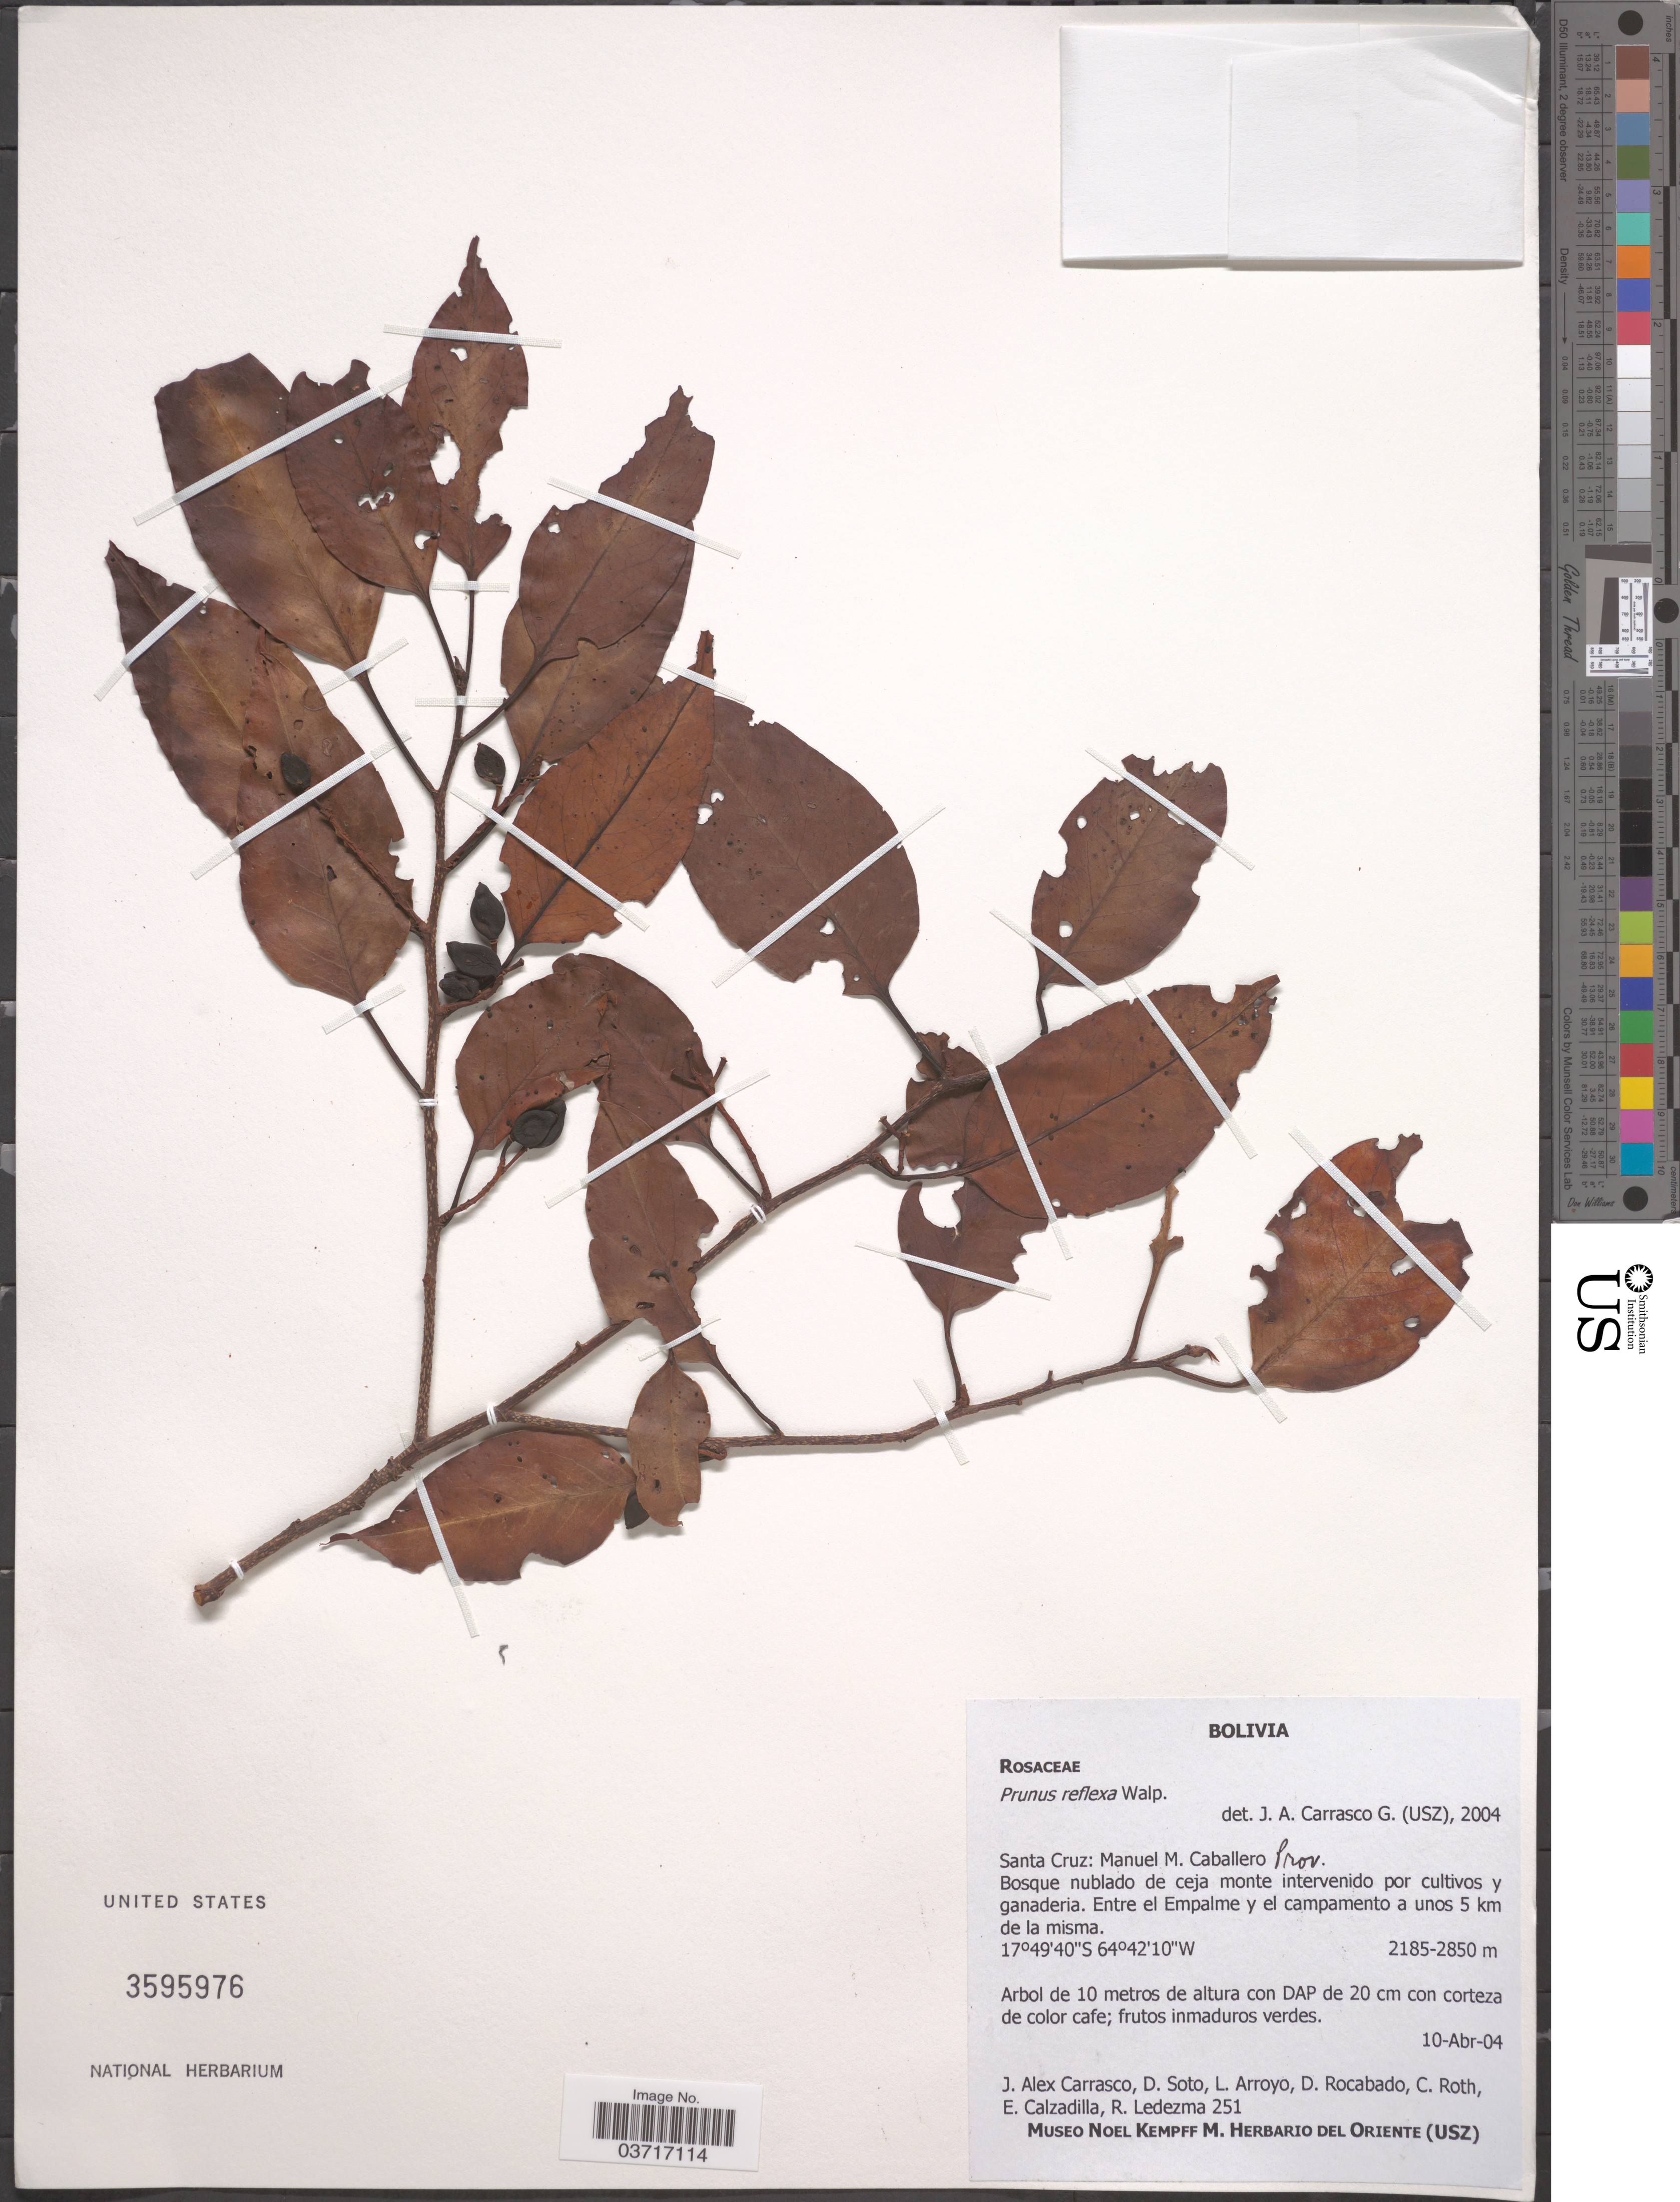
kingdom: Plantae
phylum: Tracheophyta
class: Magnoliopsida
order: Rosales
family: Rosaceae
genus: Prunus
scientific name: Prunus reflexa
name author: Walp.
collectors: J. Carrasco, D. Soto, L. Arroyo, D. Rocabado & et al.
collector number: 251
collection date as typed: Transcribed d/m/y: 10/4/4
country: Bolivia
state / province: Santa Cruz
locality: Manuel M. Caballero Prov. Entre el Empalme y el campamento a unos 5 km de la misma.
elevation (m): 2185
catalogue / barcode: US 3595976